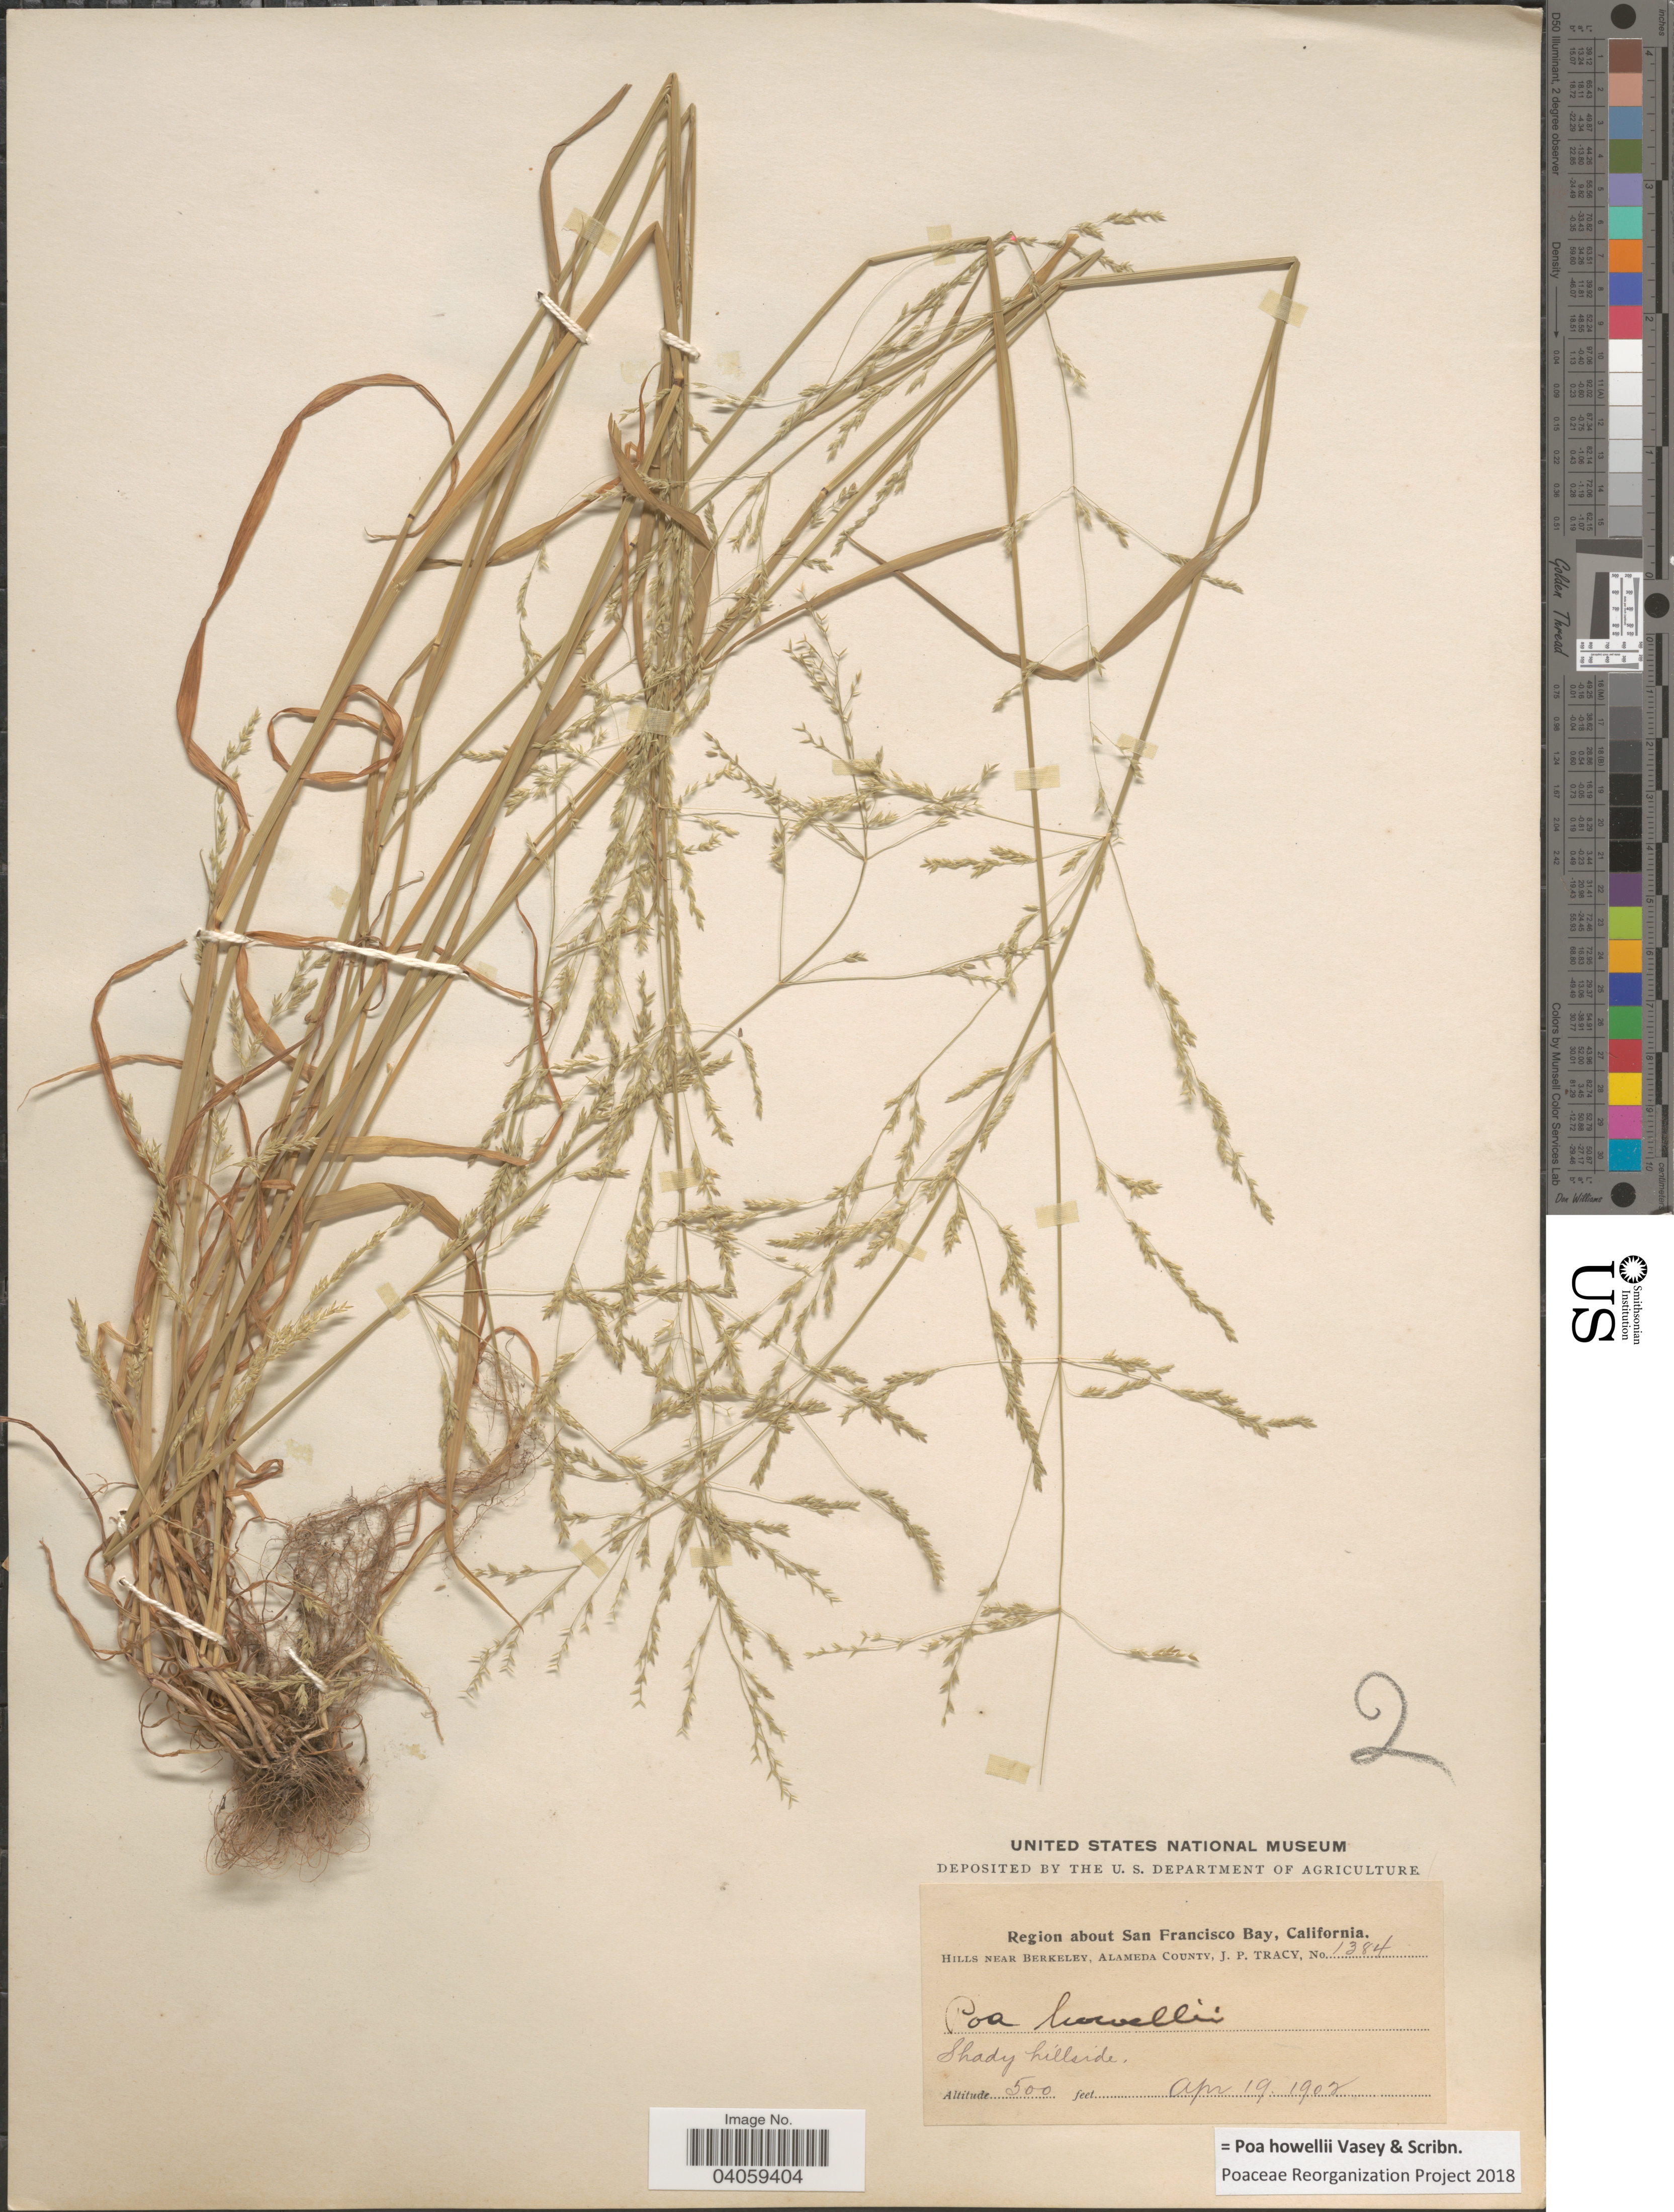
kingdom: Plantae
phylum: Tracheophyta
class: Liliopsida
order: Poales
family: Poaceae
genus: Poa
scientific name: Poa howellii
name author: Vasey & Scribn.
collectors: J. Tracy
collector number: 1384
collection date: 1902-04-19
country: United States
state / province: California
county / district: Alameda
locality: Region about San Francisco Bay. Hills near Berkeley, Alameda County.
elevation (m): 152